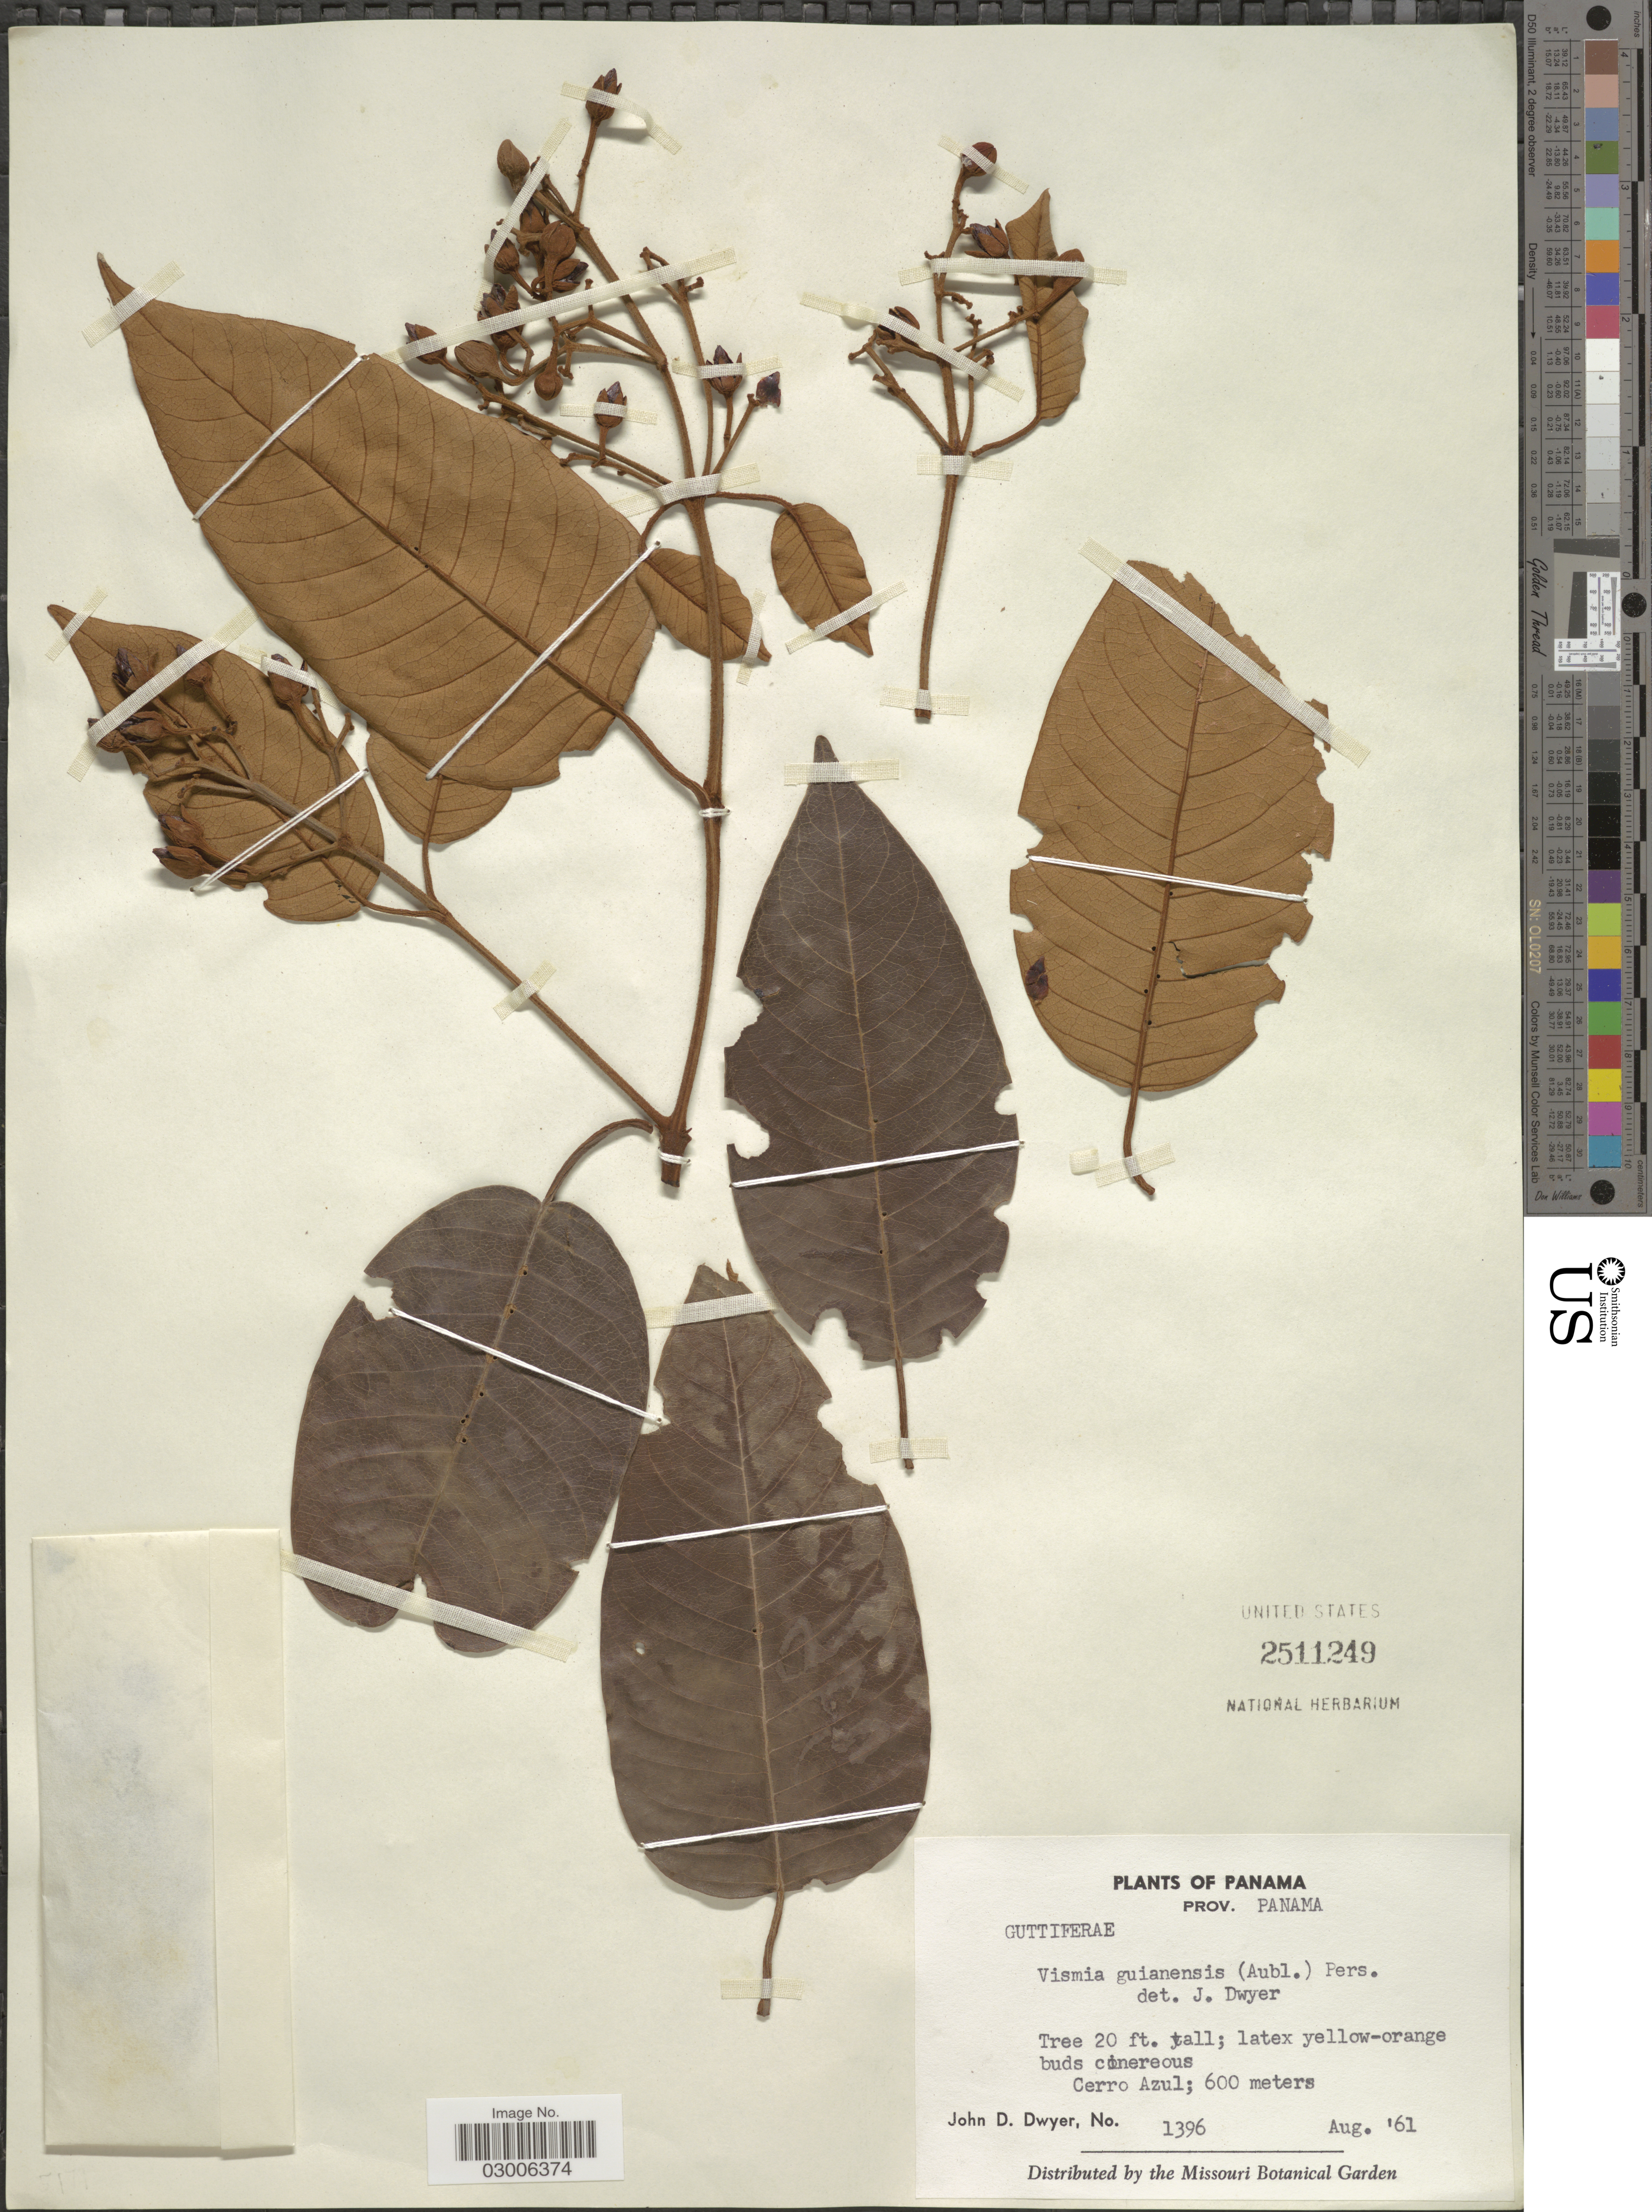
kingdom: Plantae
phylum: Tracheophyta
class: Magnoliopsida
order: Malpighiales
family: Hypericaceae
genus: Vismia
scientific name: Vismia sp.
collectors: J. D. Dwyer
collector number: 1396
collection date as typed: Transcribed d/m/y: /8/61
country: Panama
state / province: Panamá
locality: Cerro Azul.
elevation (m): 600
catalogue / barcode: US 2511249